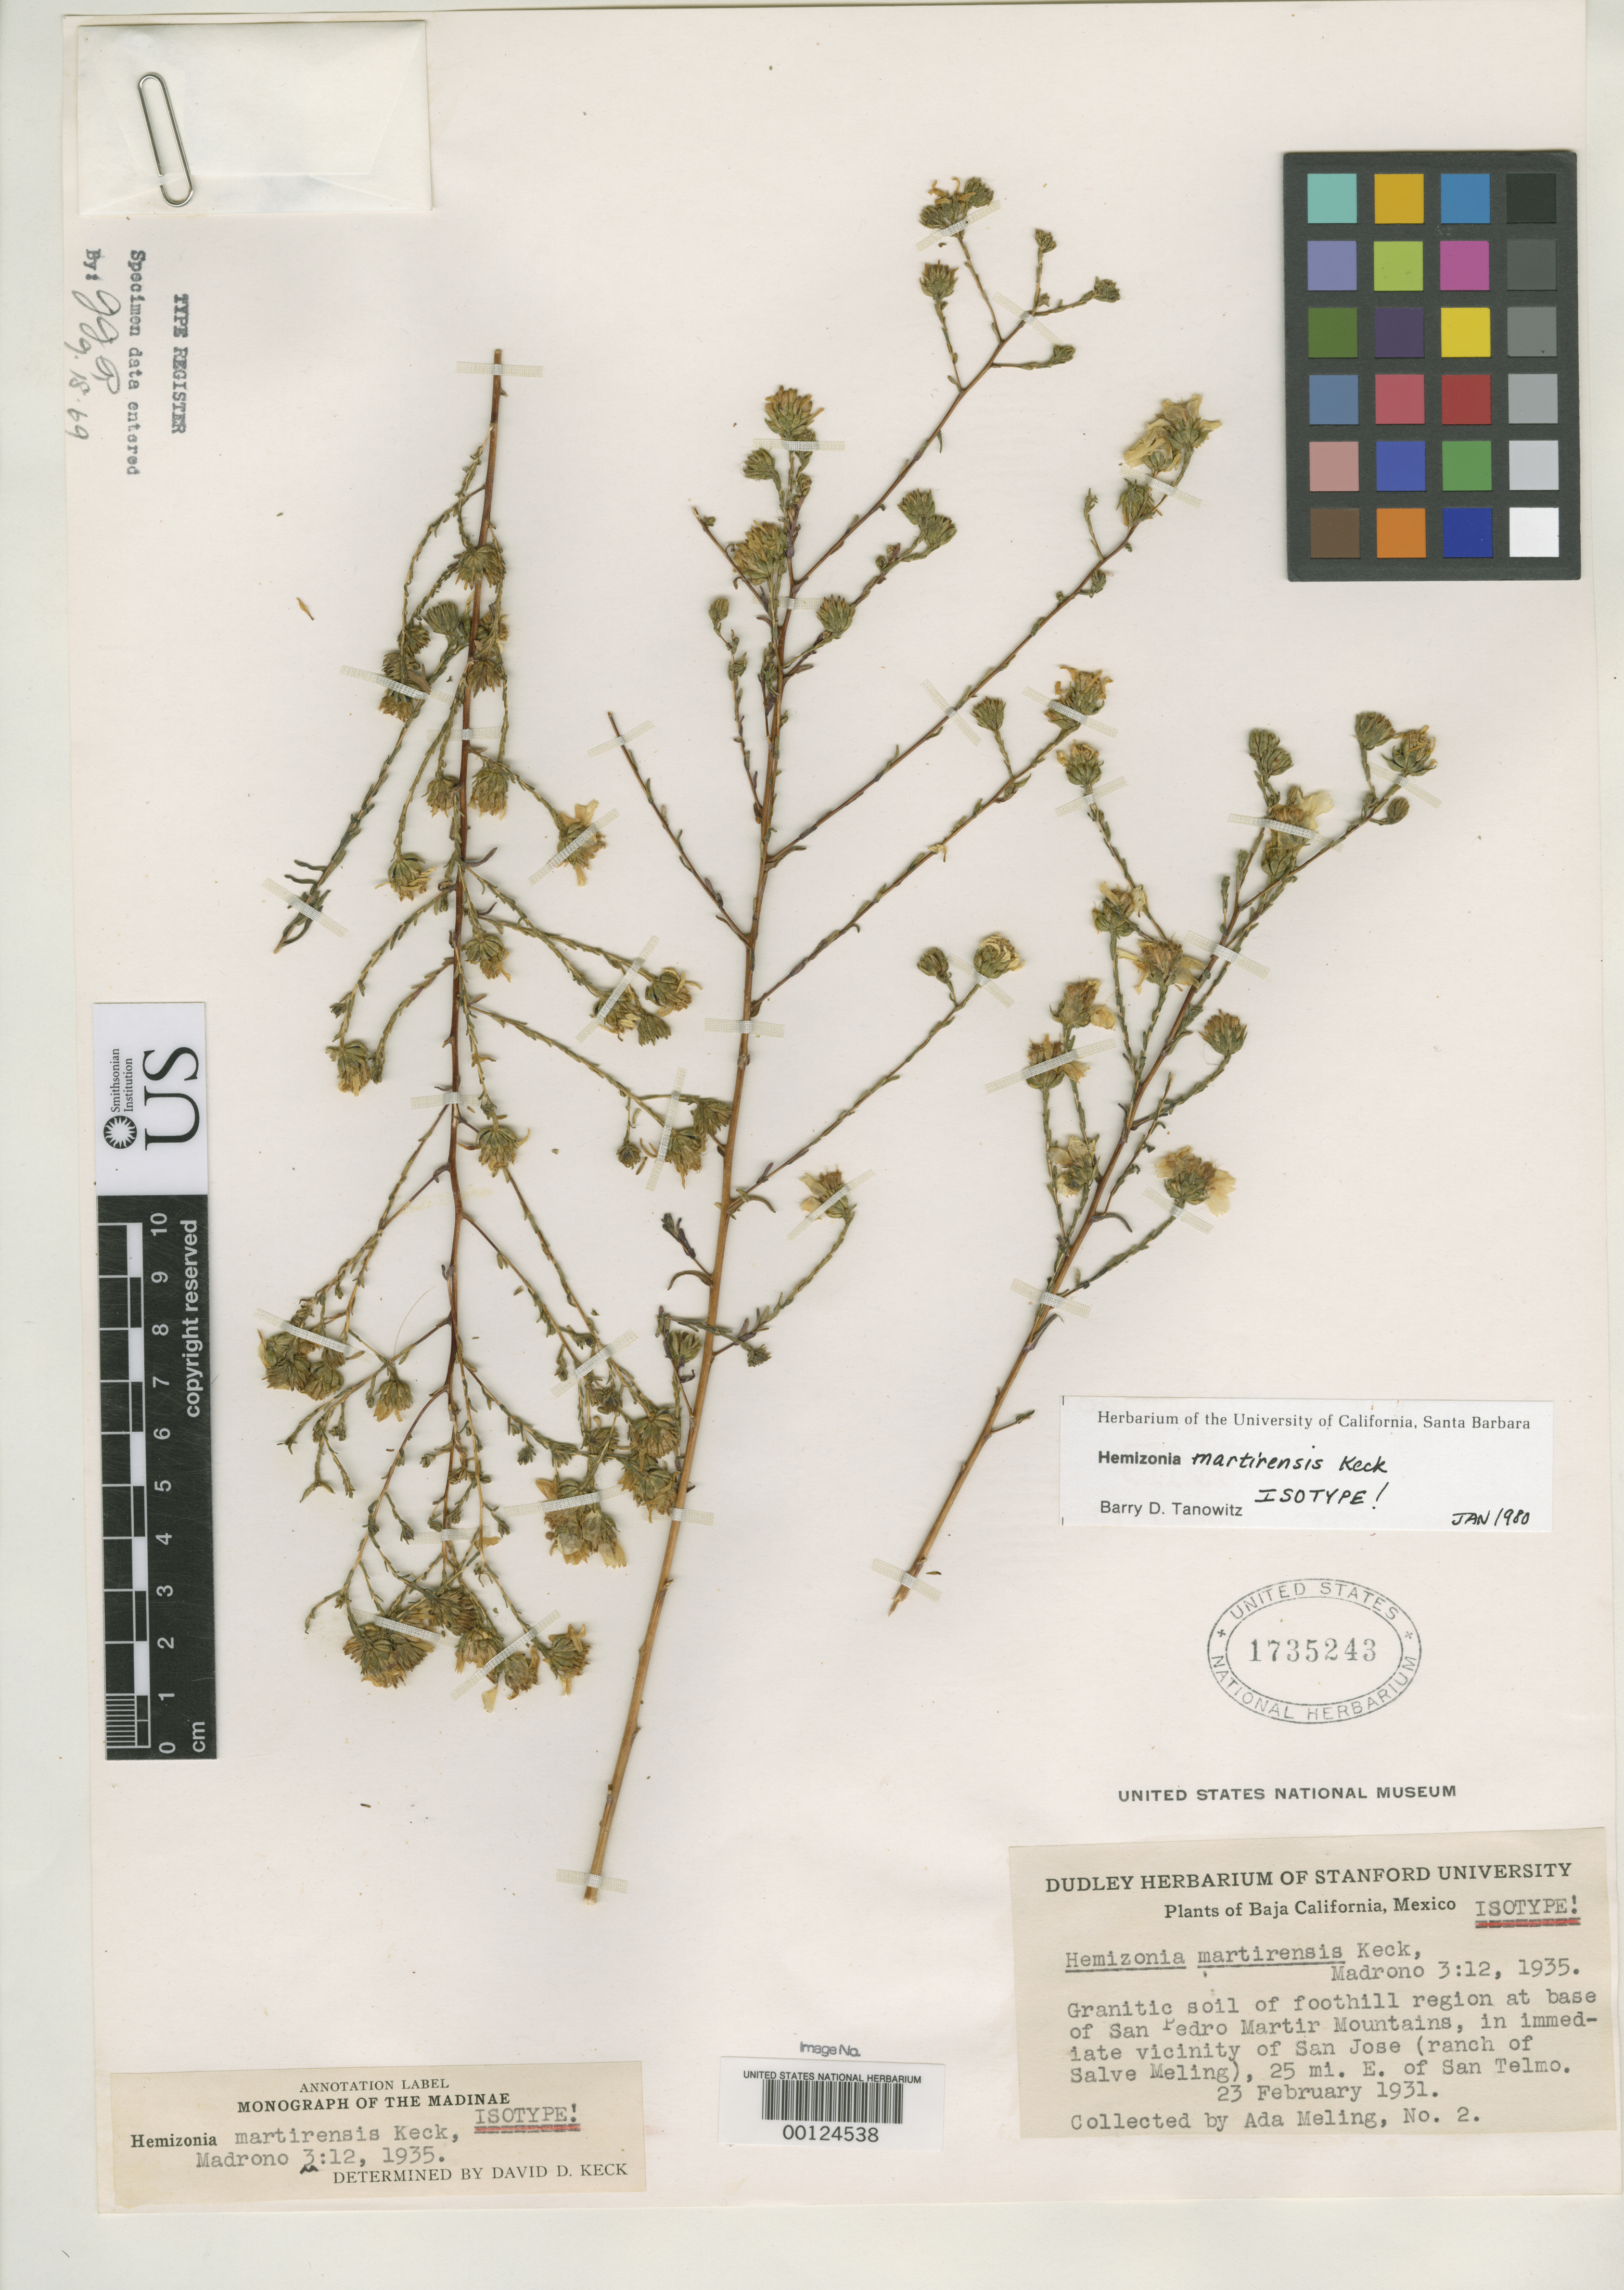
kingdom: Plantae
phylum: Tracheophyta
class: Magnoliopsida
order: Asterales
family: Asteraceae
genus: Hemizonia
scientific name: Hemizonia matirensis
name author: D.D. Keck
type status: Isotype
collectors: A. Meling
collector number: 2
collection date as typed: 23 Feb 1931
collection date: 1931-02-23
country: Mexico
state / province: Baja California Norte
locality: Region at base of San Pedro Mtns, immediate vicinity of San Jose, Ranch of Salve Meling, 25 mi E of San Telmo.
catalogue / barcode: US 1735243